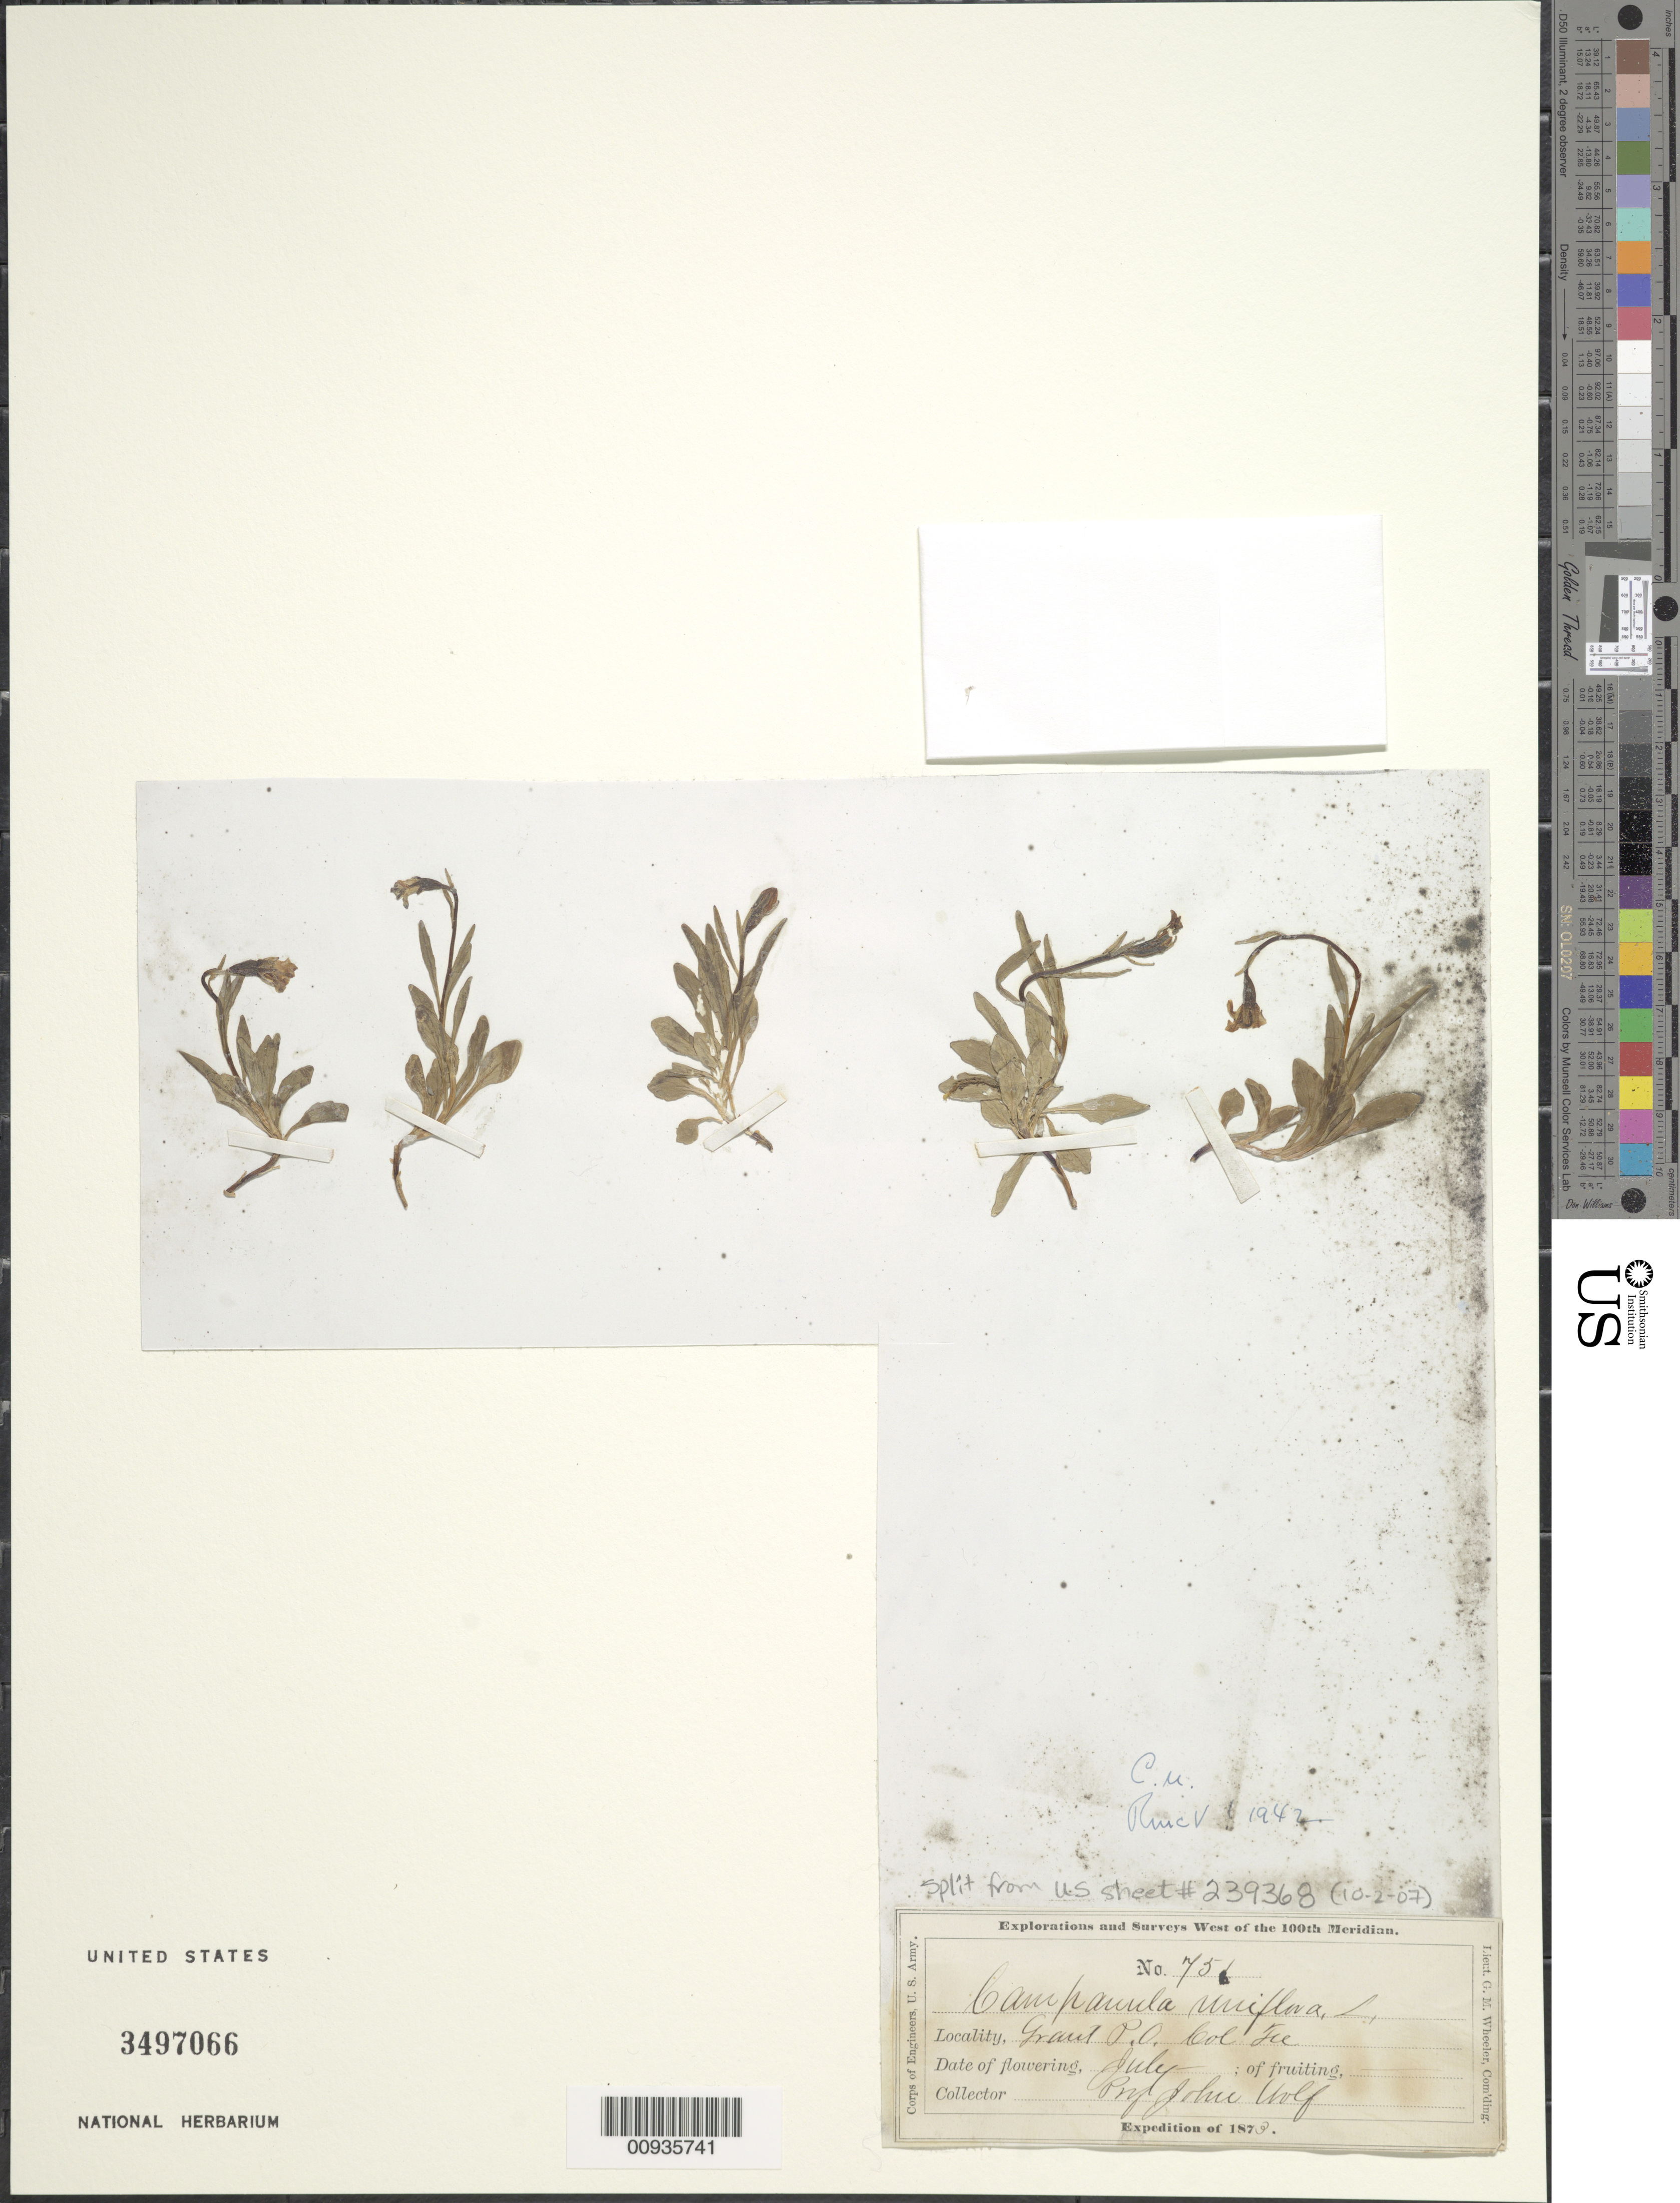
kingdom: Plantae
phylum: Tracheophyta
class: Magnoliopsida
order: Asterales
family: Campanulaceae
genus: Campanula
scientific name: Campanula uniflora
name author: L.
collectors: J. Wolf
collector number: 751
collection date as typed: July 1873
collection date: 1873-07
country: United States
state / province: Colorado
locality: Grant Post Office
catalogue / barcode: US 3497066